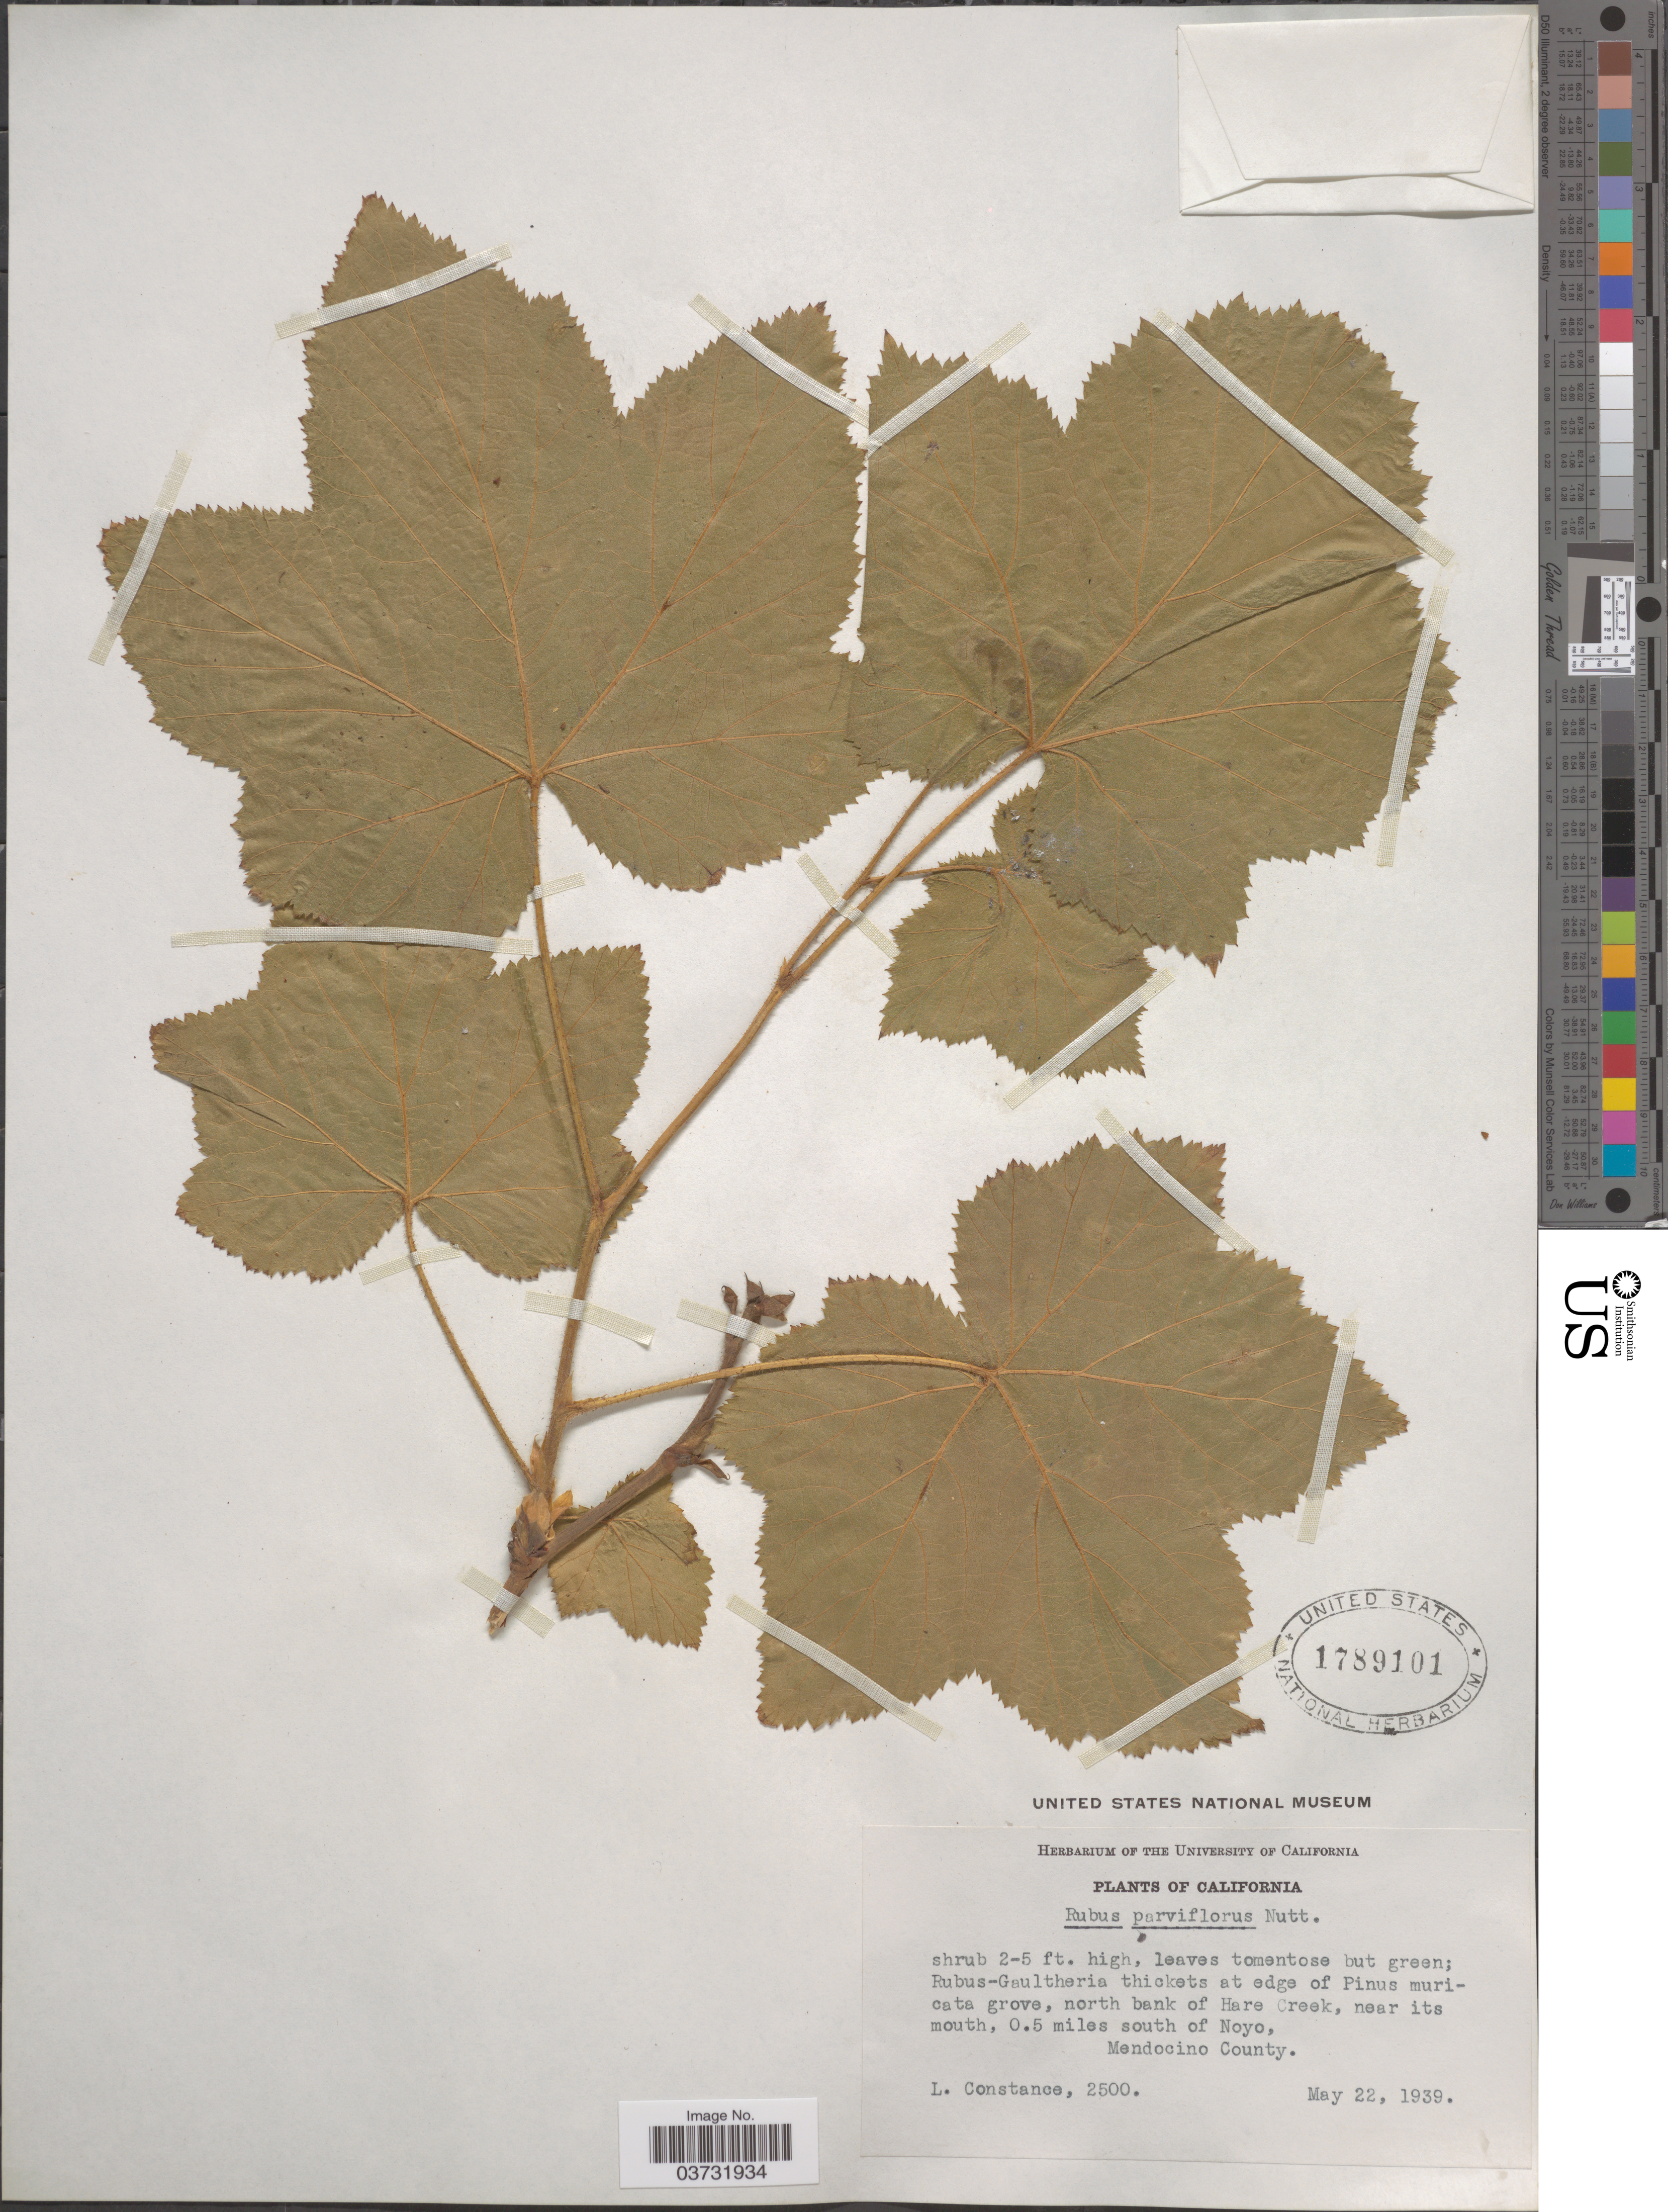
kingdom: Plantae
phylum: Tracheophyta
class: Magnoliopsida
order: Rosales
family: Rosaceae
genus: Rubus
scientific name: Rubus parviflorus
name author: Nutt.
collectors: L. Constance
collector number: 2500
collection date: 1939-05-22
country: United States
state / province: California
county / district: Mendocino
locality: At edge of Pinus muricata grove, north bank of Hare Creek, near its mouth, 0.5 miles south of Noyo, Mendocino County.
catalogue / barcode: US 1789101